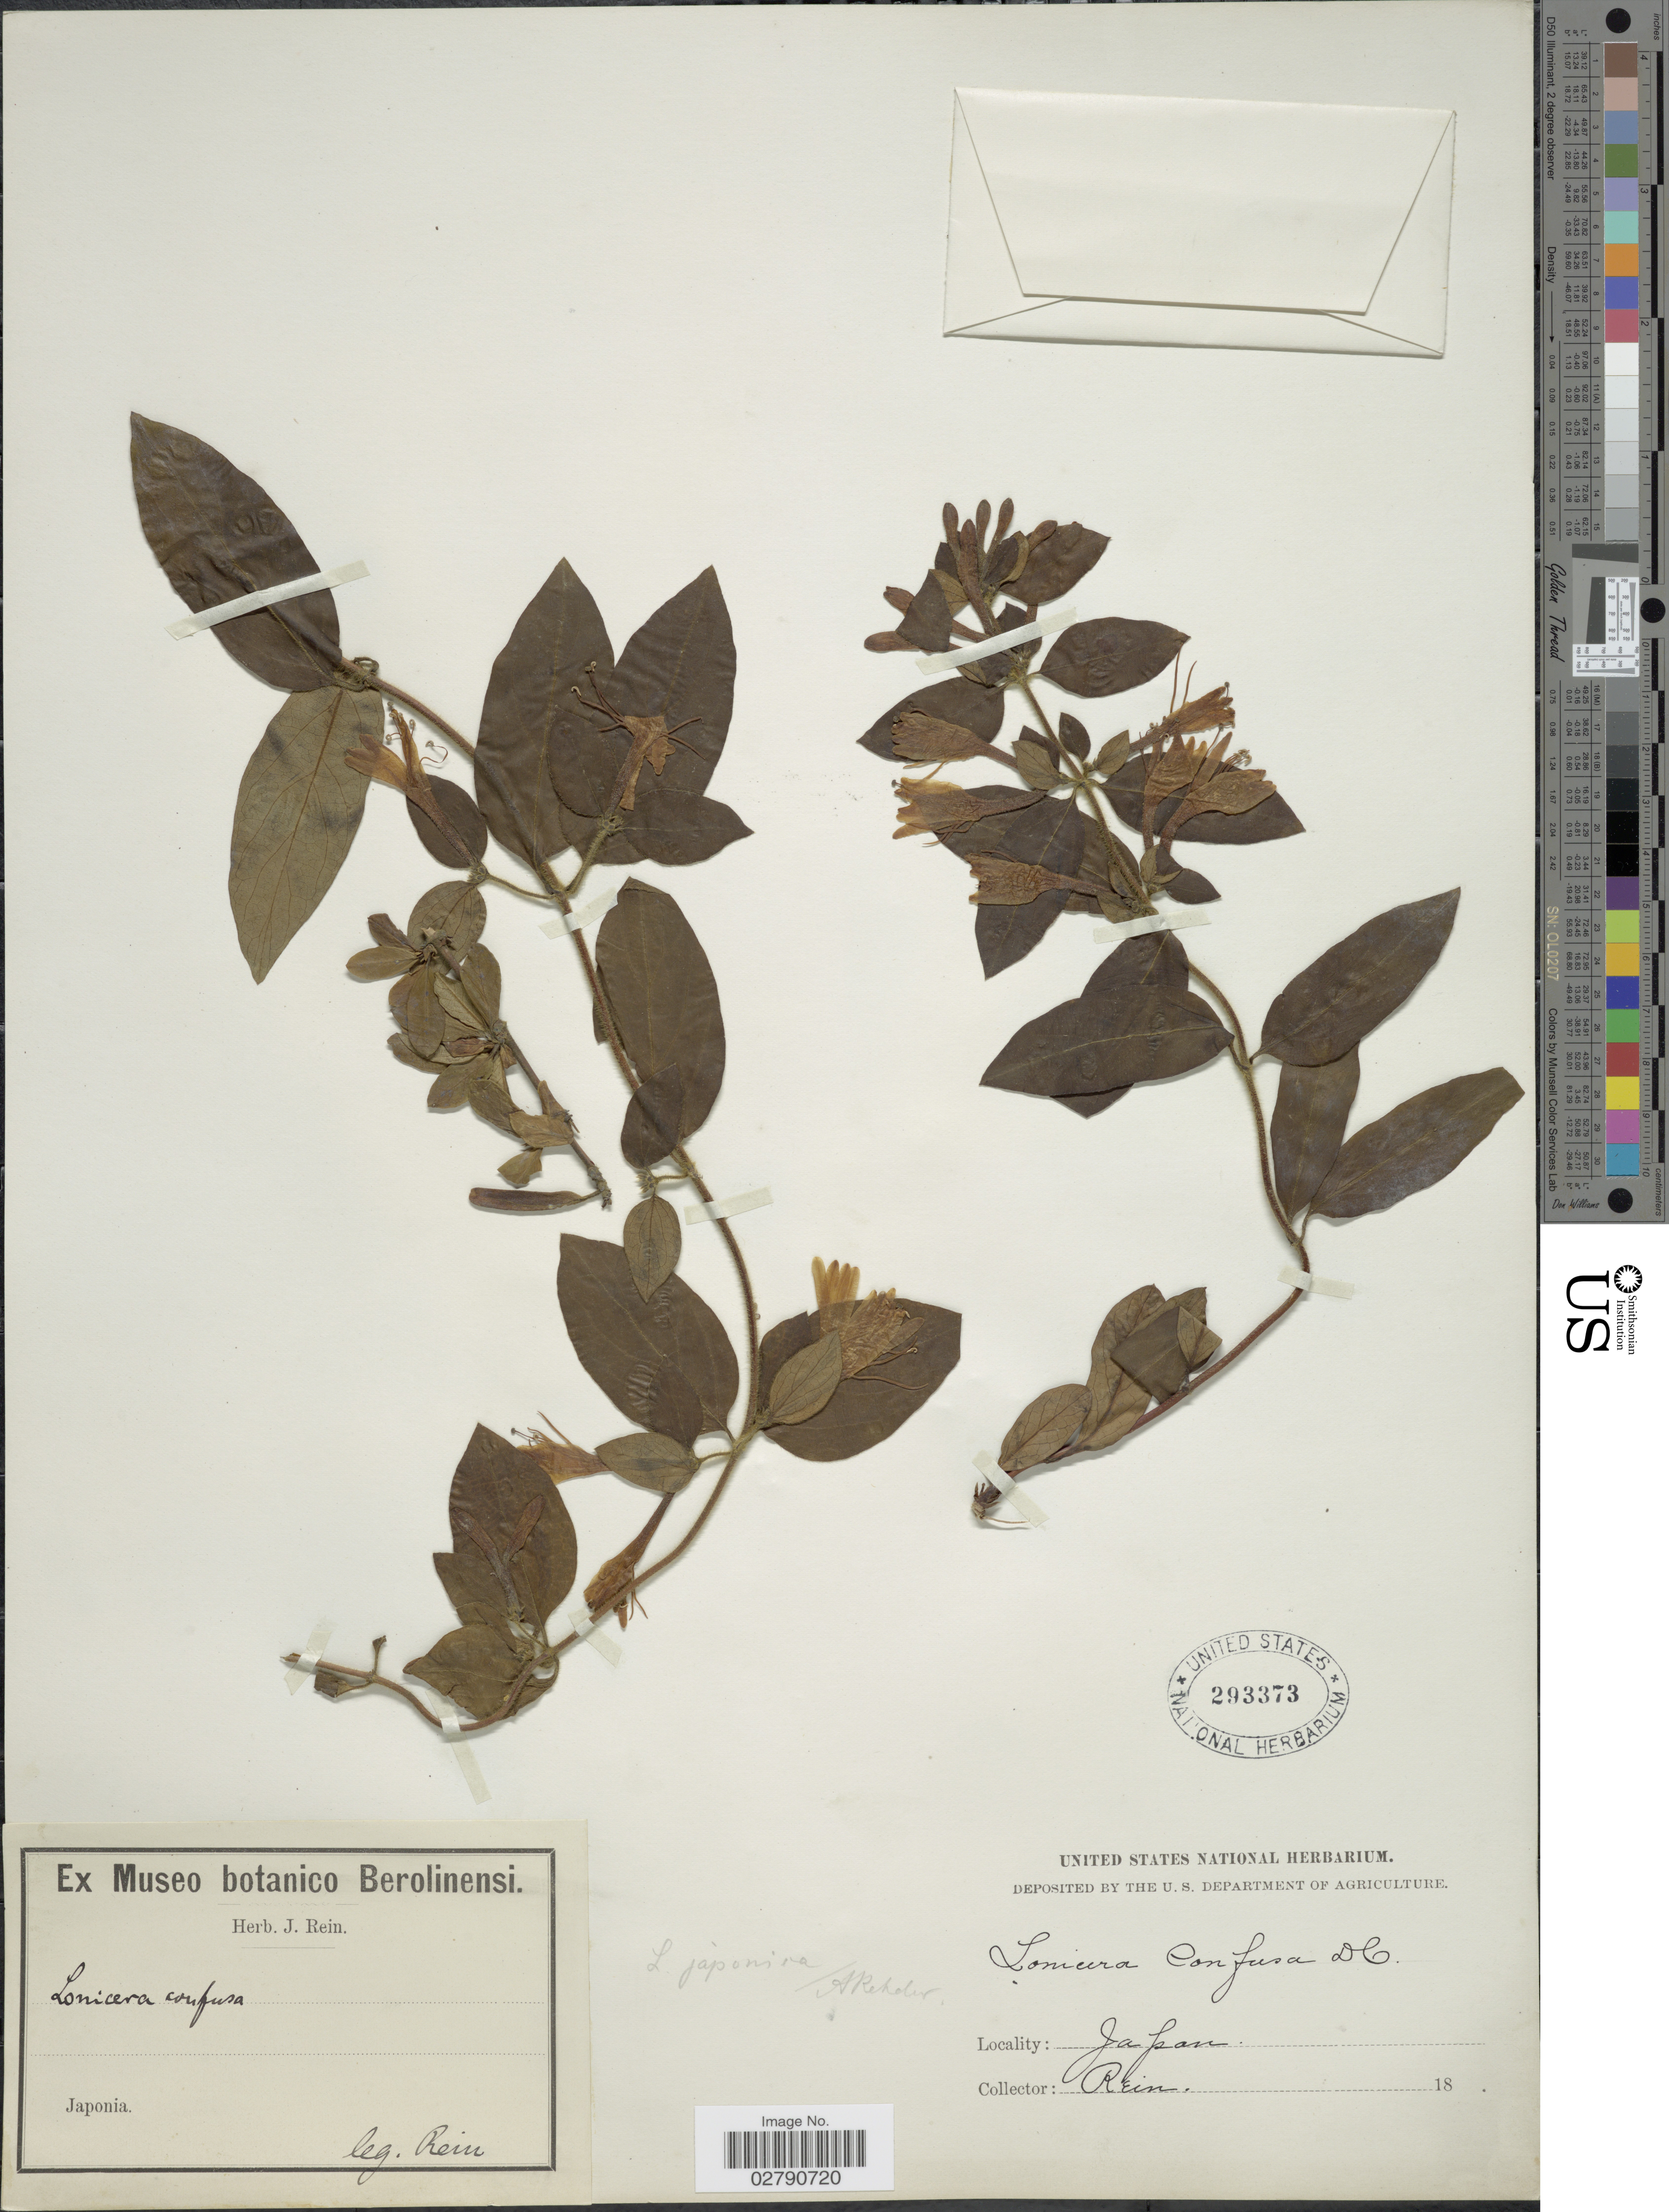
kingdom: Plantae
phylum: Tracheophyta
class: Magnoliopsida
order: Dipsacales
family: Caprifoliaceae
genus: Lonicera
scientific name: Lonicera japonica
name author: Thunb.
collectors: J. Rein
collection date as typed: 18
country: Japan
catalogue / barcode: US 293373